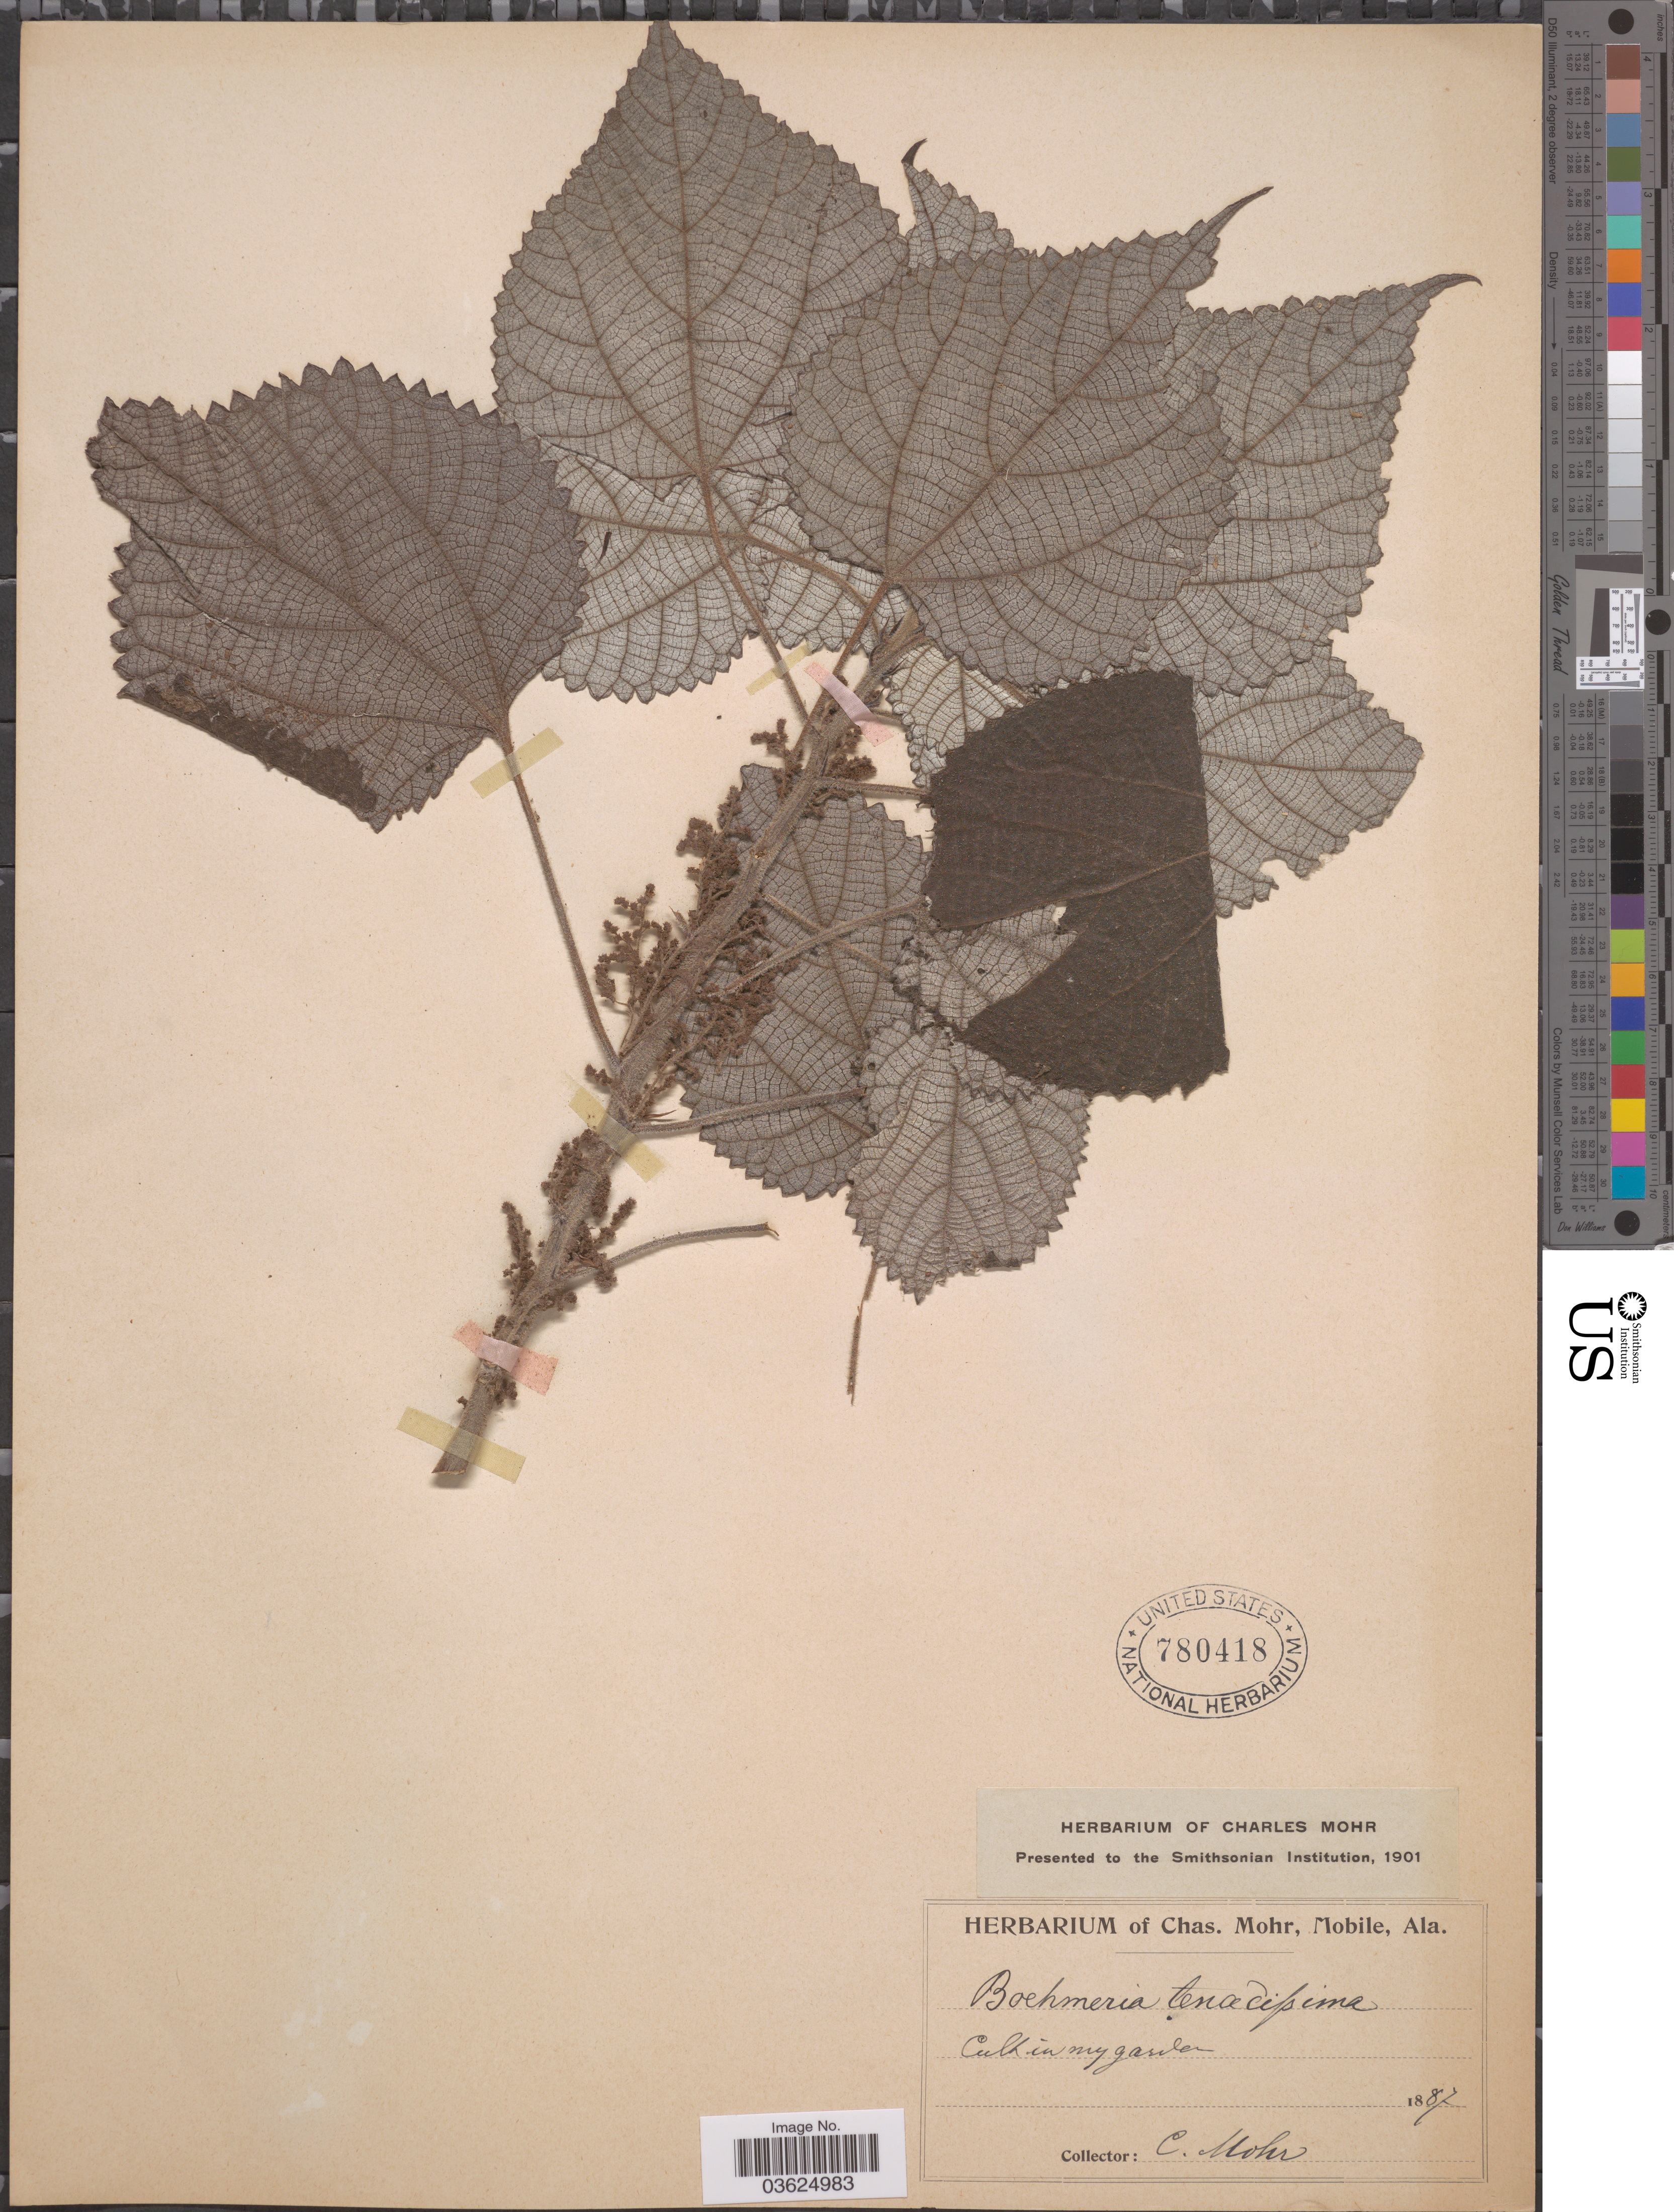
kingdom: Plantae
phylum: Tracheophyta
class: Magnoliopsida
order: Rosales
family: Urticaceae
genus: Boehmeria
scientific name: Boehmeria tenacissima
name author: Gaudich.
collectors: Mohr, C. T. (herbarium)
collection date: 1887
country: United States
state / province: Alabama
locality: In my garden.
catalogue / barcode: US 780418